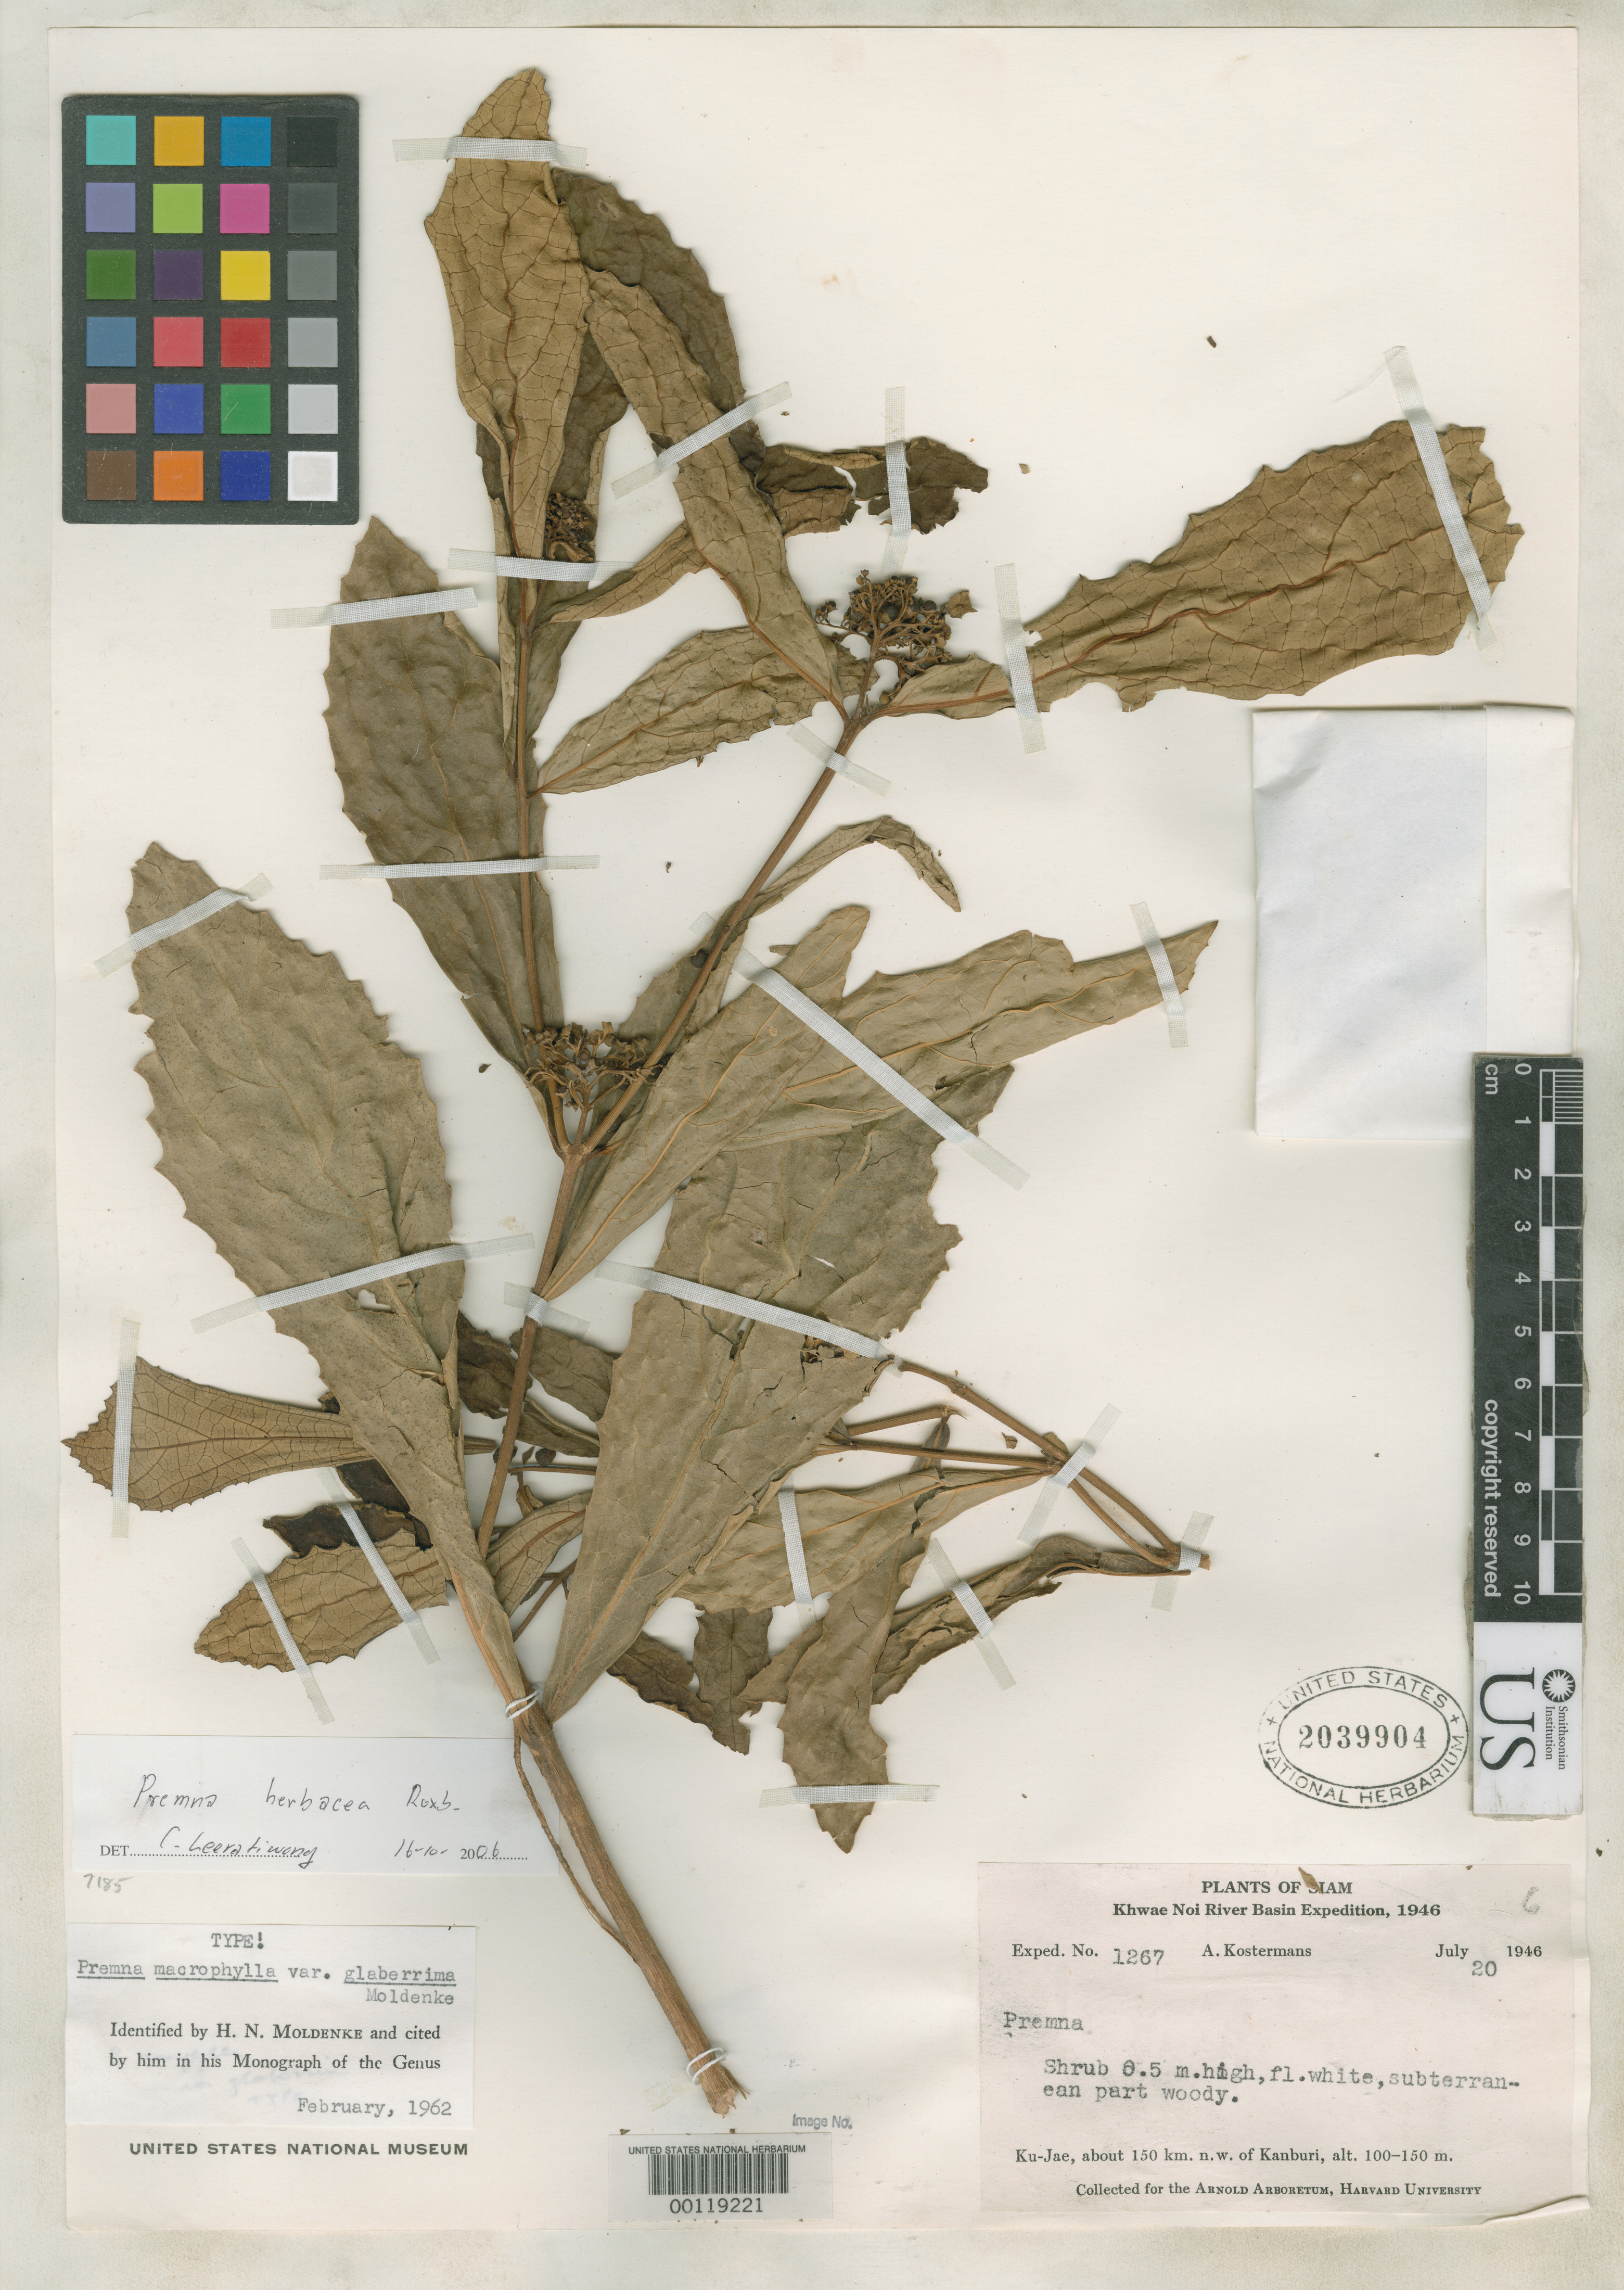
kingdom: Plantae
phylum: Tracheophyta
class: Magnoliopsida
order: Lamiales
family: Lamiaceae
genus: Premna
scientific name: Premna macrophylla var. glaberrima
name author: Moldenke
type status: Holotype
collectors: A. J. G. Kostermans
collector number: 1267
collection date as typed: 20 Jul 1946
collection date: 1946-07-20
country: Thailand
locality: Ku-jae, 150 km NW of Kanburi.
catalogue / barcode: US 2039904